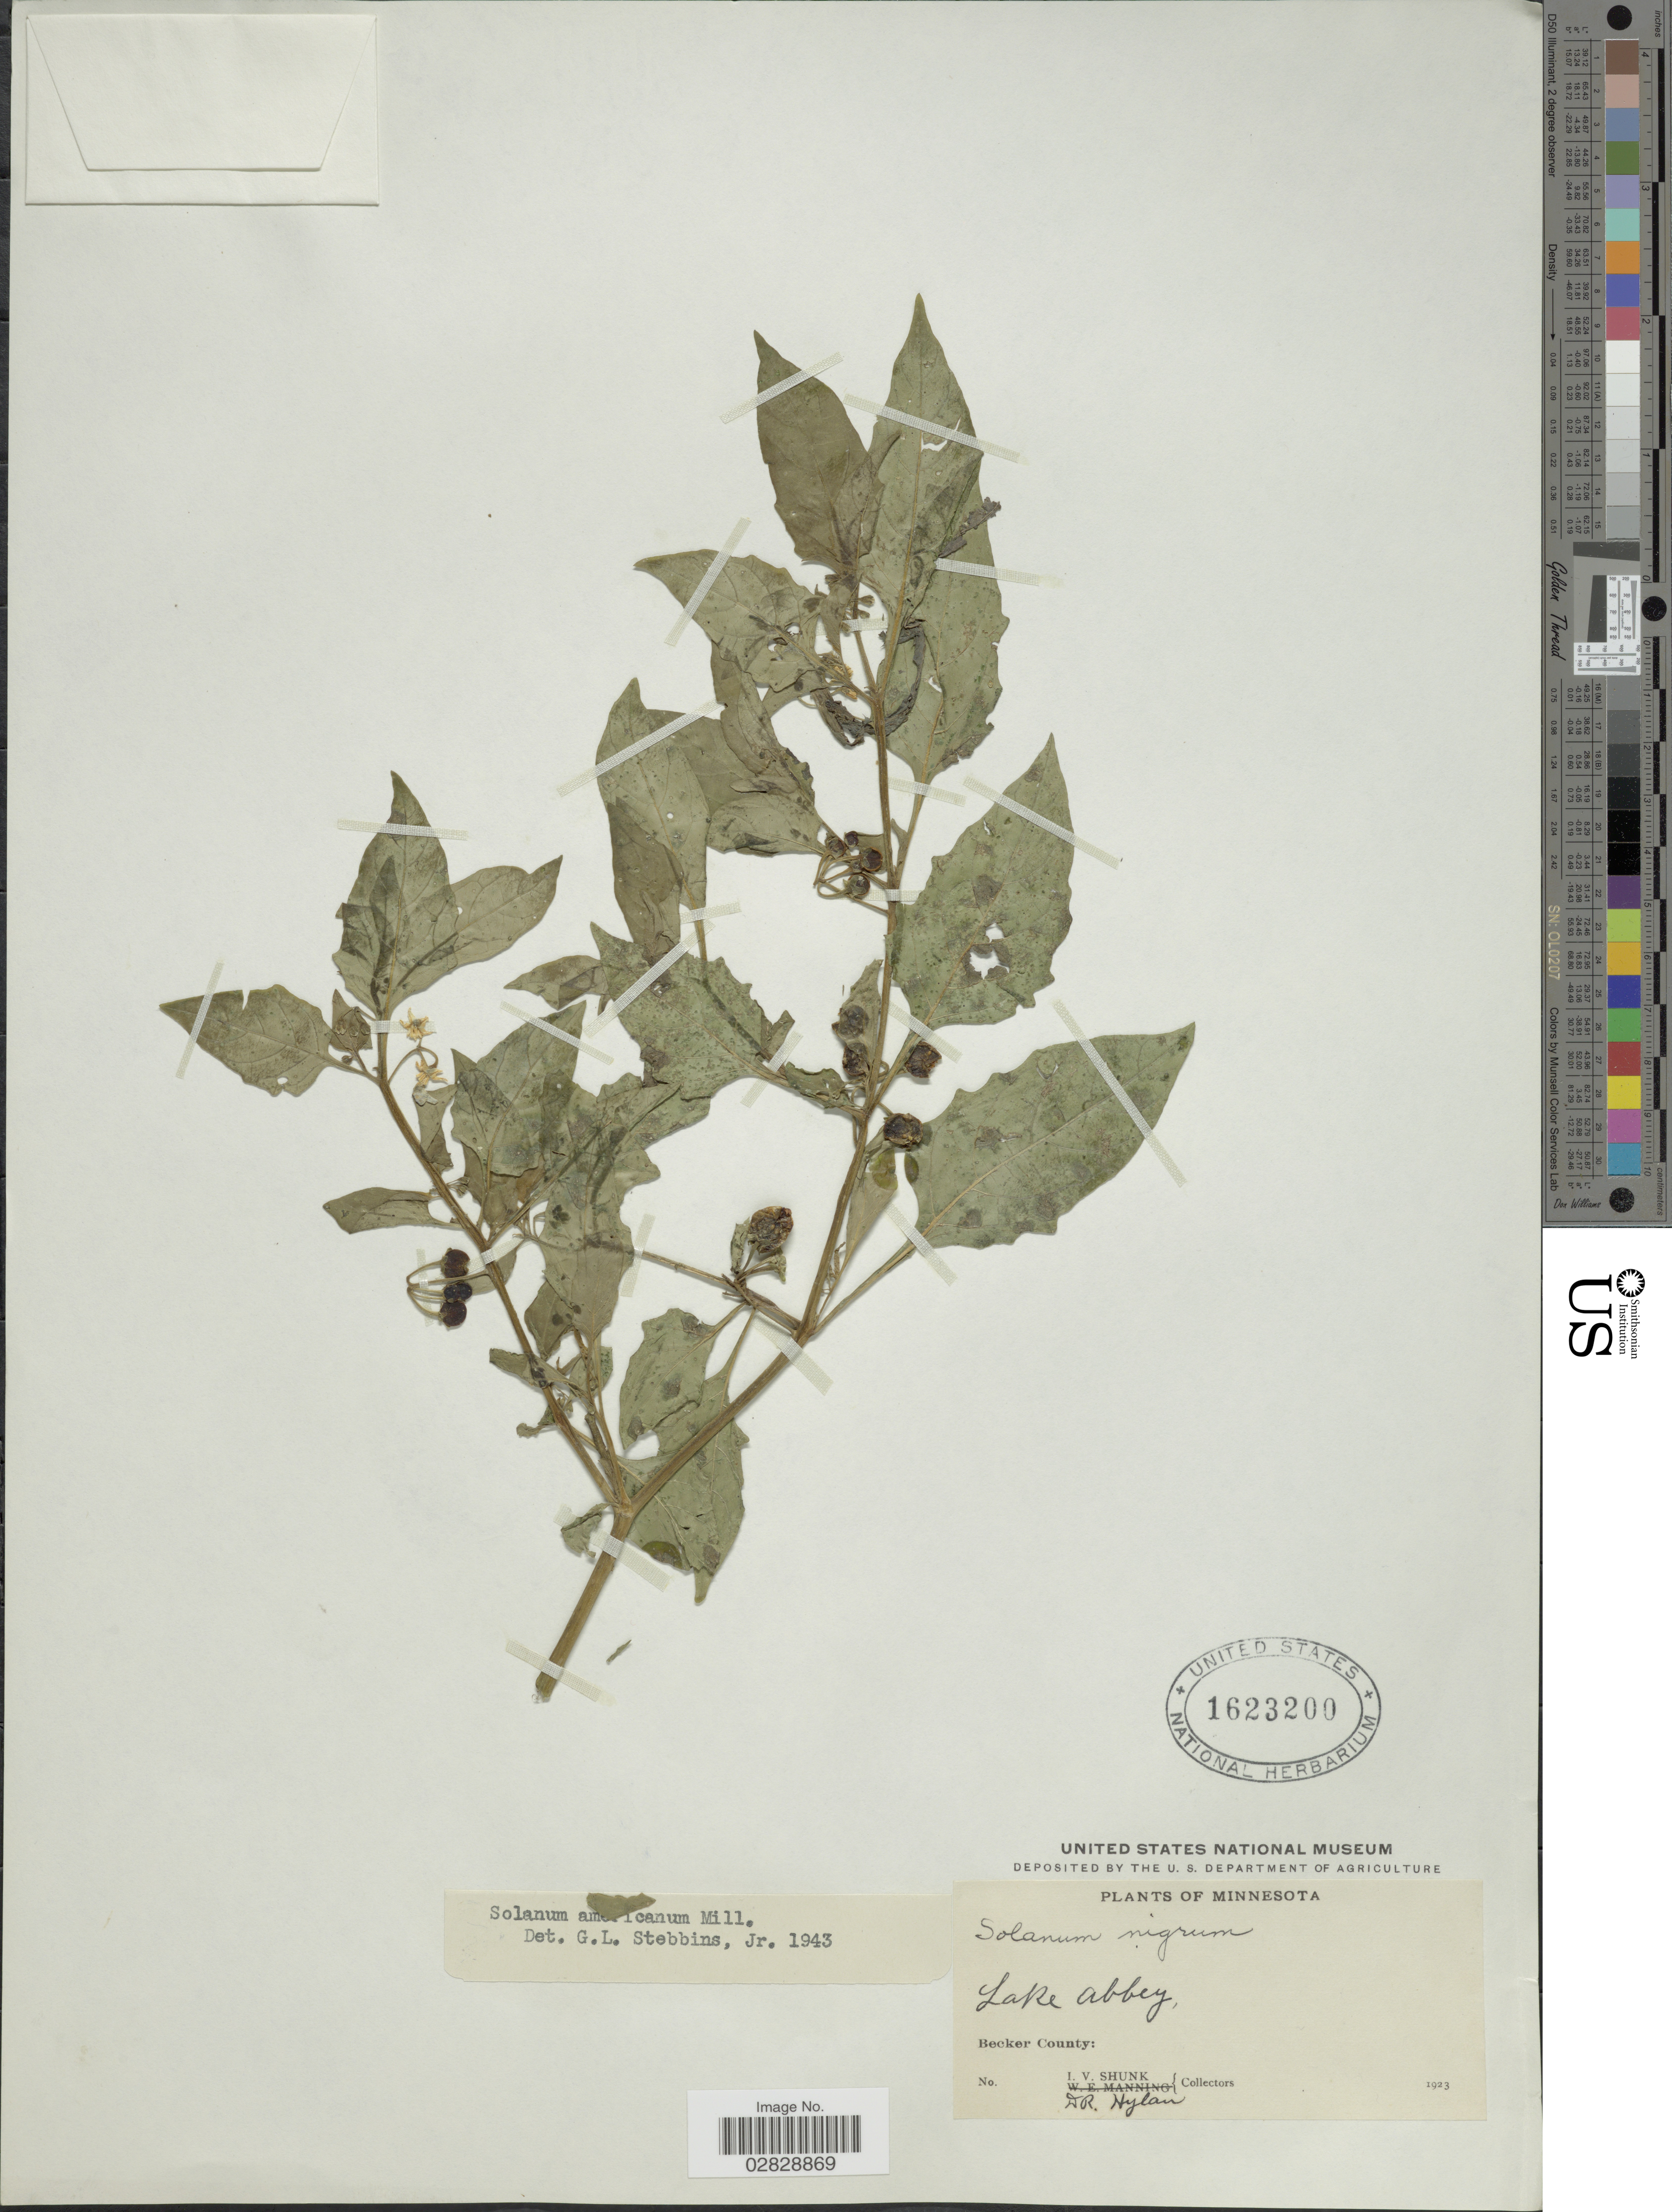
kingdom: Plantae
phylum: Tracheophyta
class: Magnoliopsida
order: Solanales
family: Solanaceae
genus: Solanum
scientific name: Solanum emulans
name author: Raf.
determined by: Knapp, S. D.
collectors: I. Shunk & D. Hylan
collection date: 1923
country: United States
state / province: Minnesota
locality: Lake Abbey. Becker County.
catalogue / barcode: US 1623200